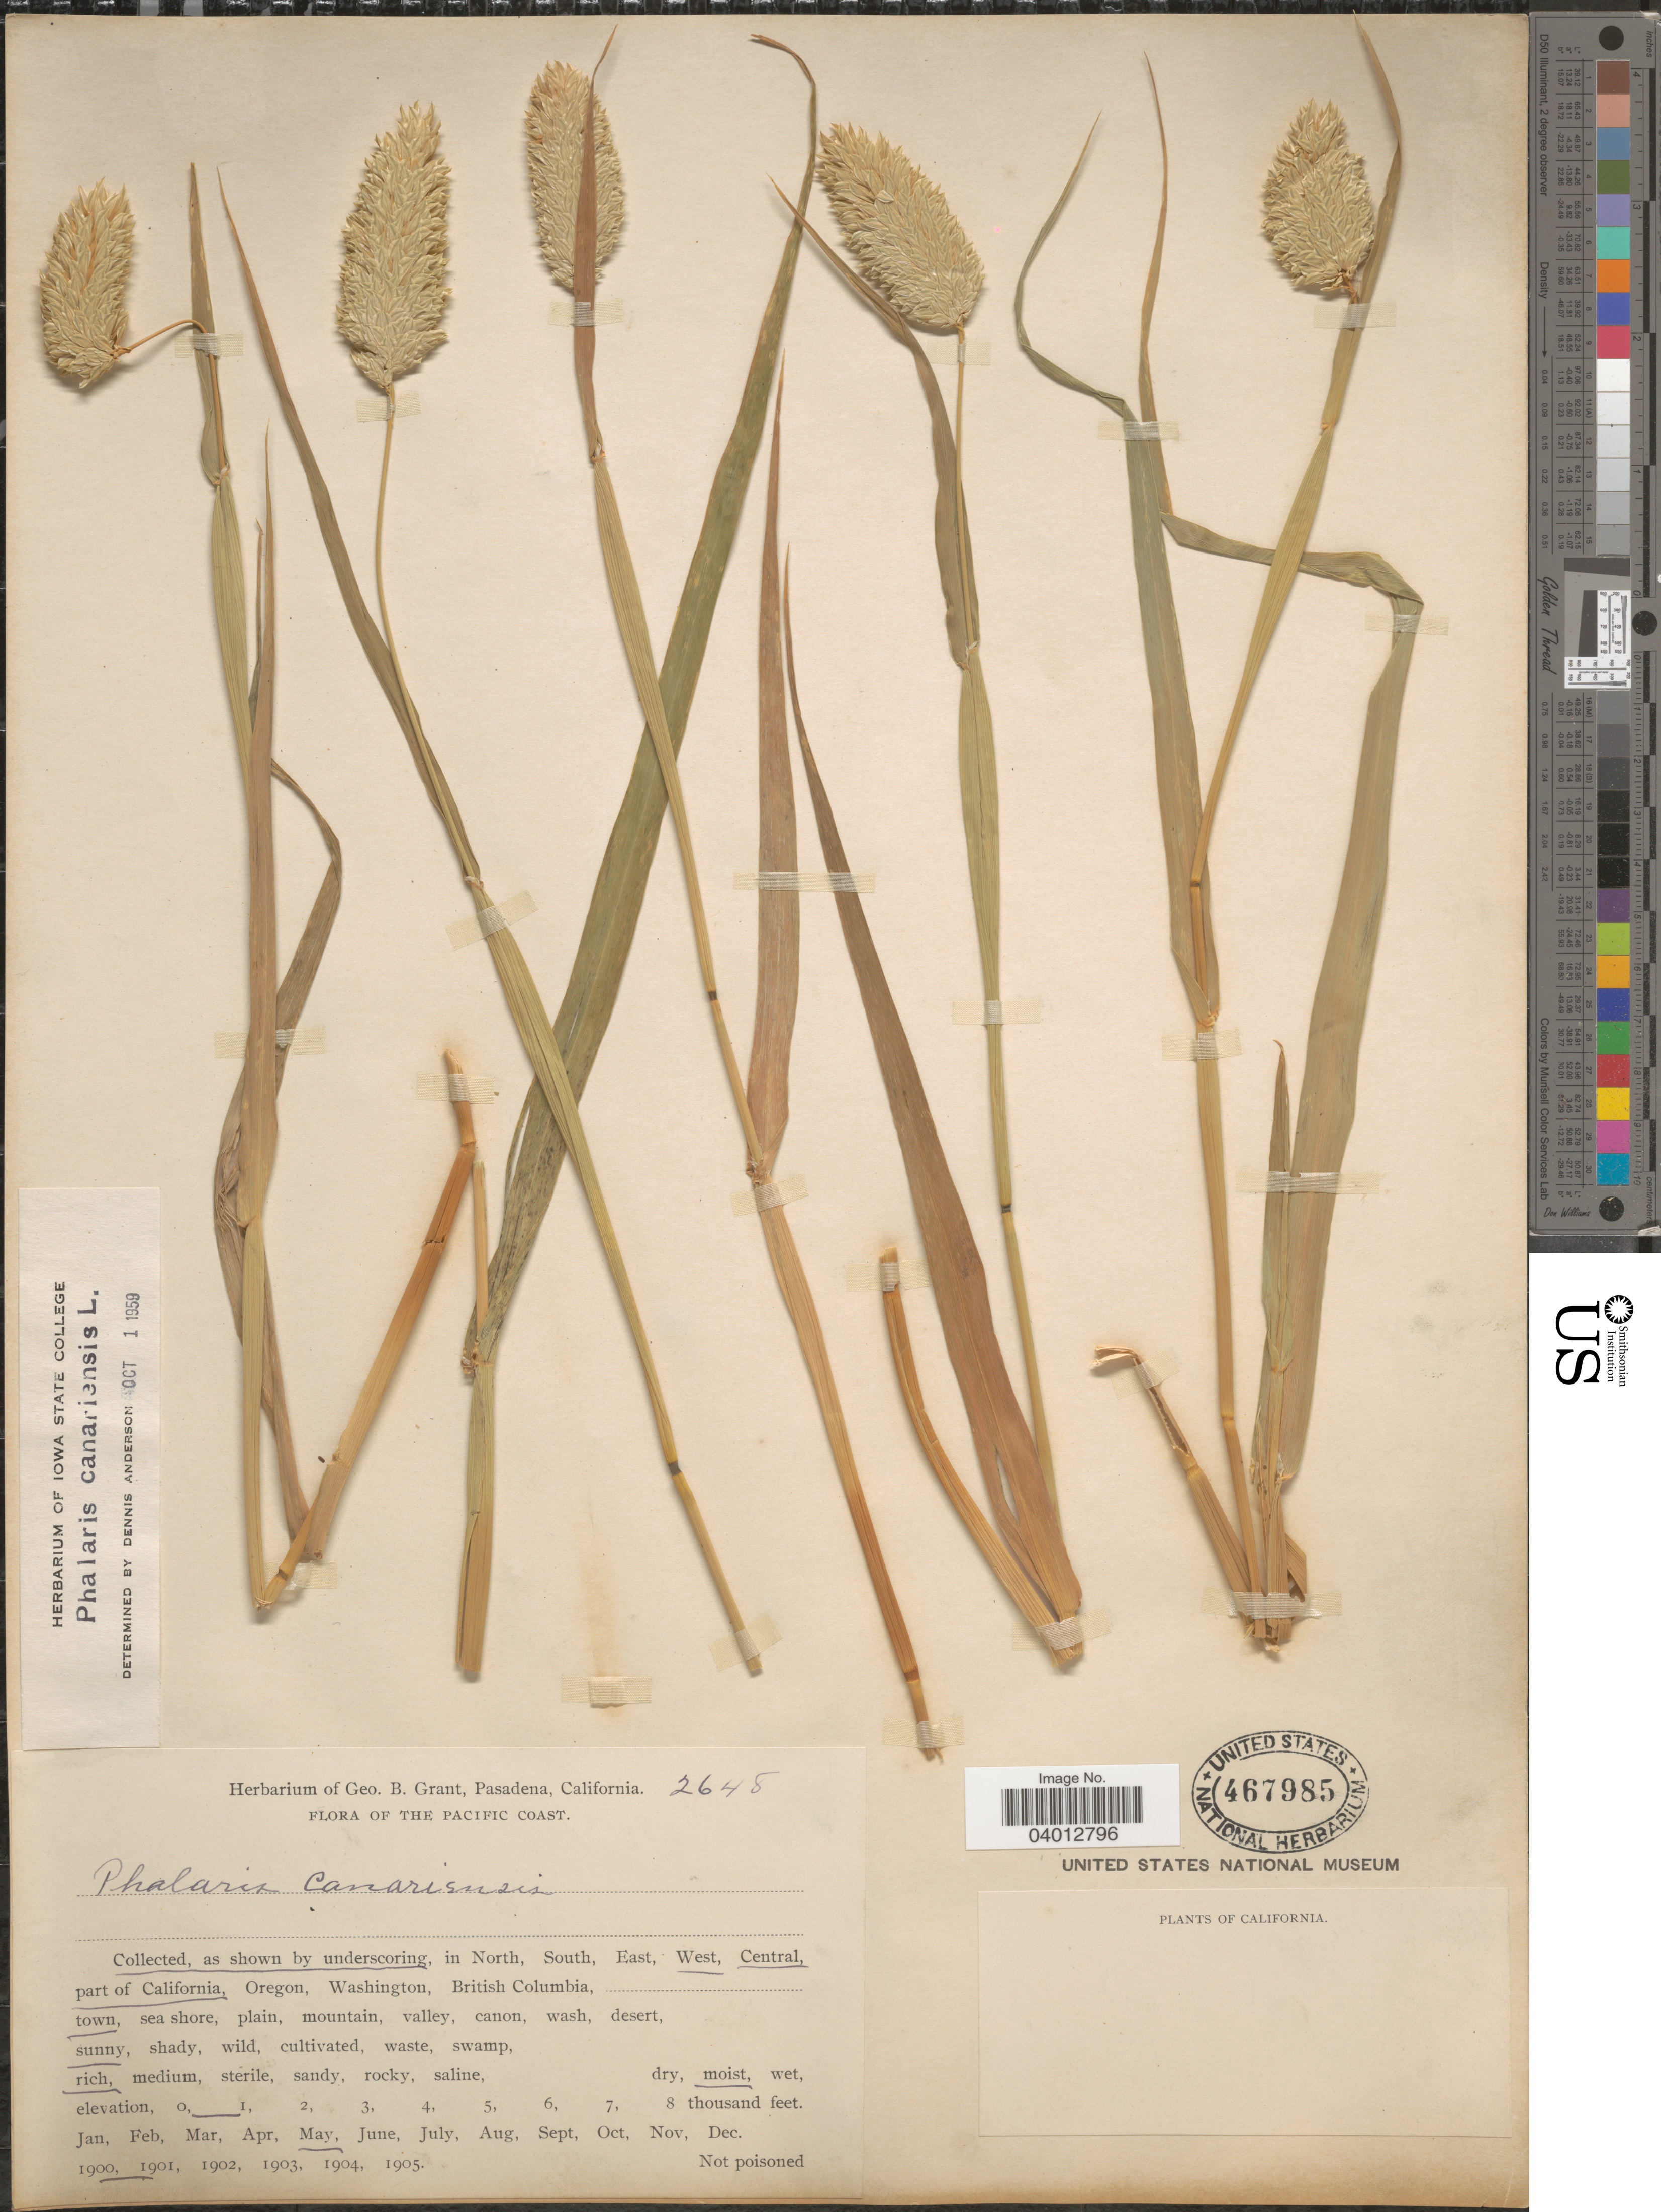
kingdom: Plantae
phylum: Tracheophyta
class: Liliopsida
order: Poales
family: Poaceae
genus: Phalaris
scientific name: Phalaris canariensis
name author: L.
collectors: ex herb. Geo. B. Grant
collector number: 2648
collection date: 1900-05-01/1901-05-01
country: United States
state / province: California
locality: Pacific Coast. West, Central, part of California.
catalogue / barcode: US 467985